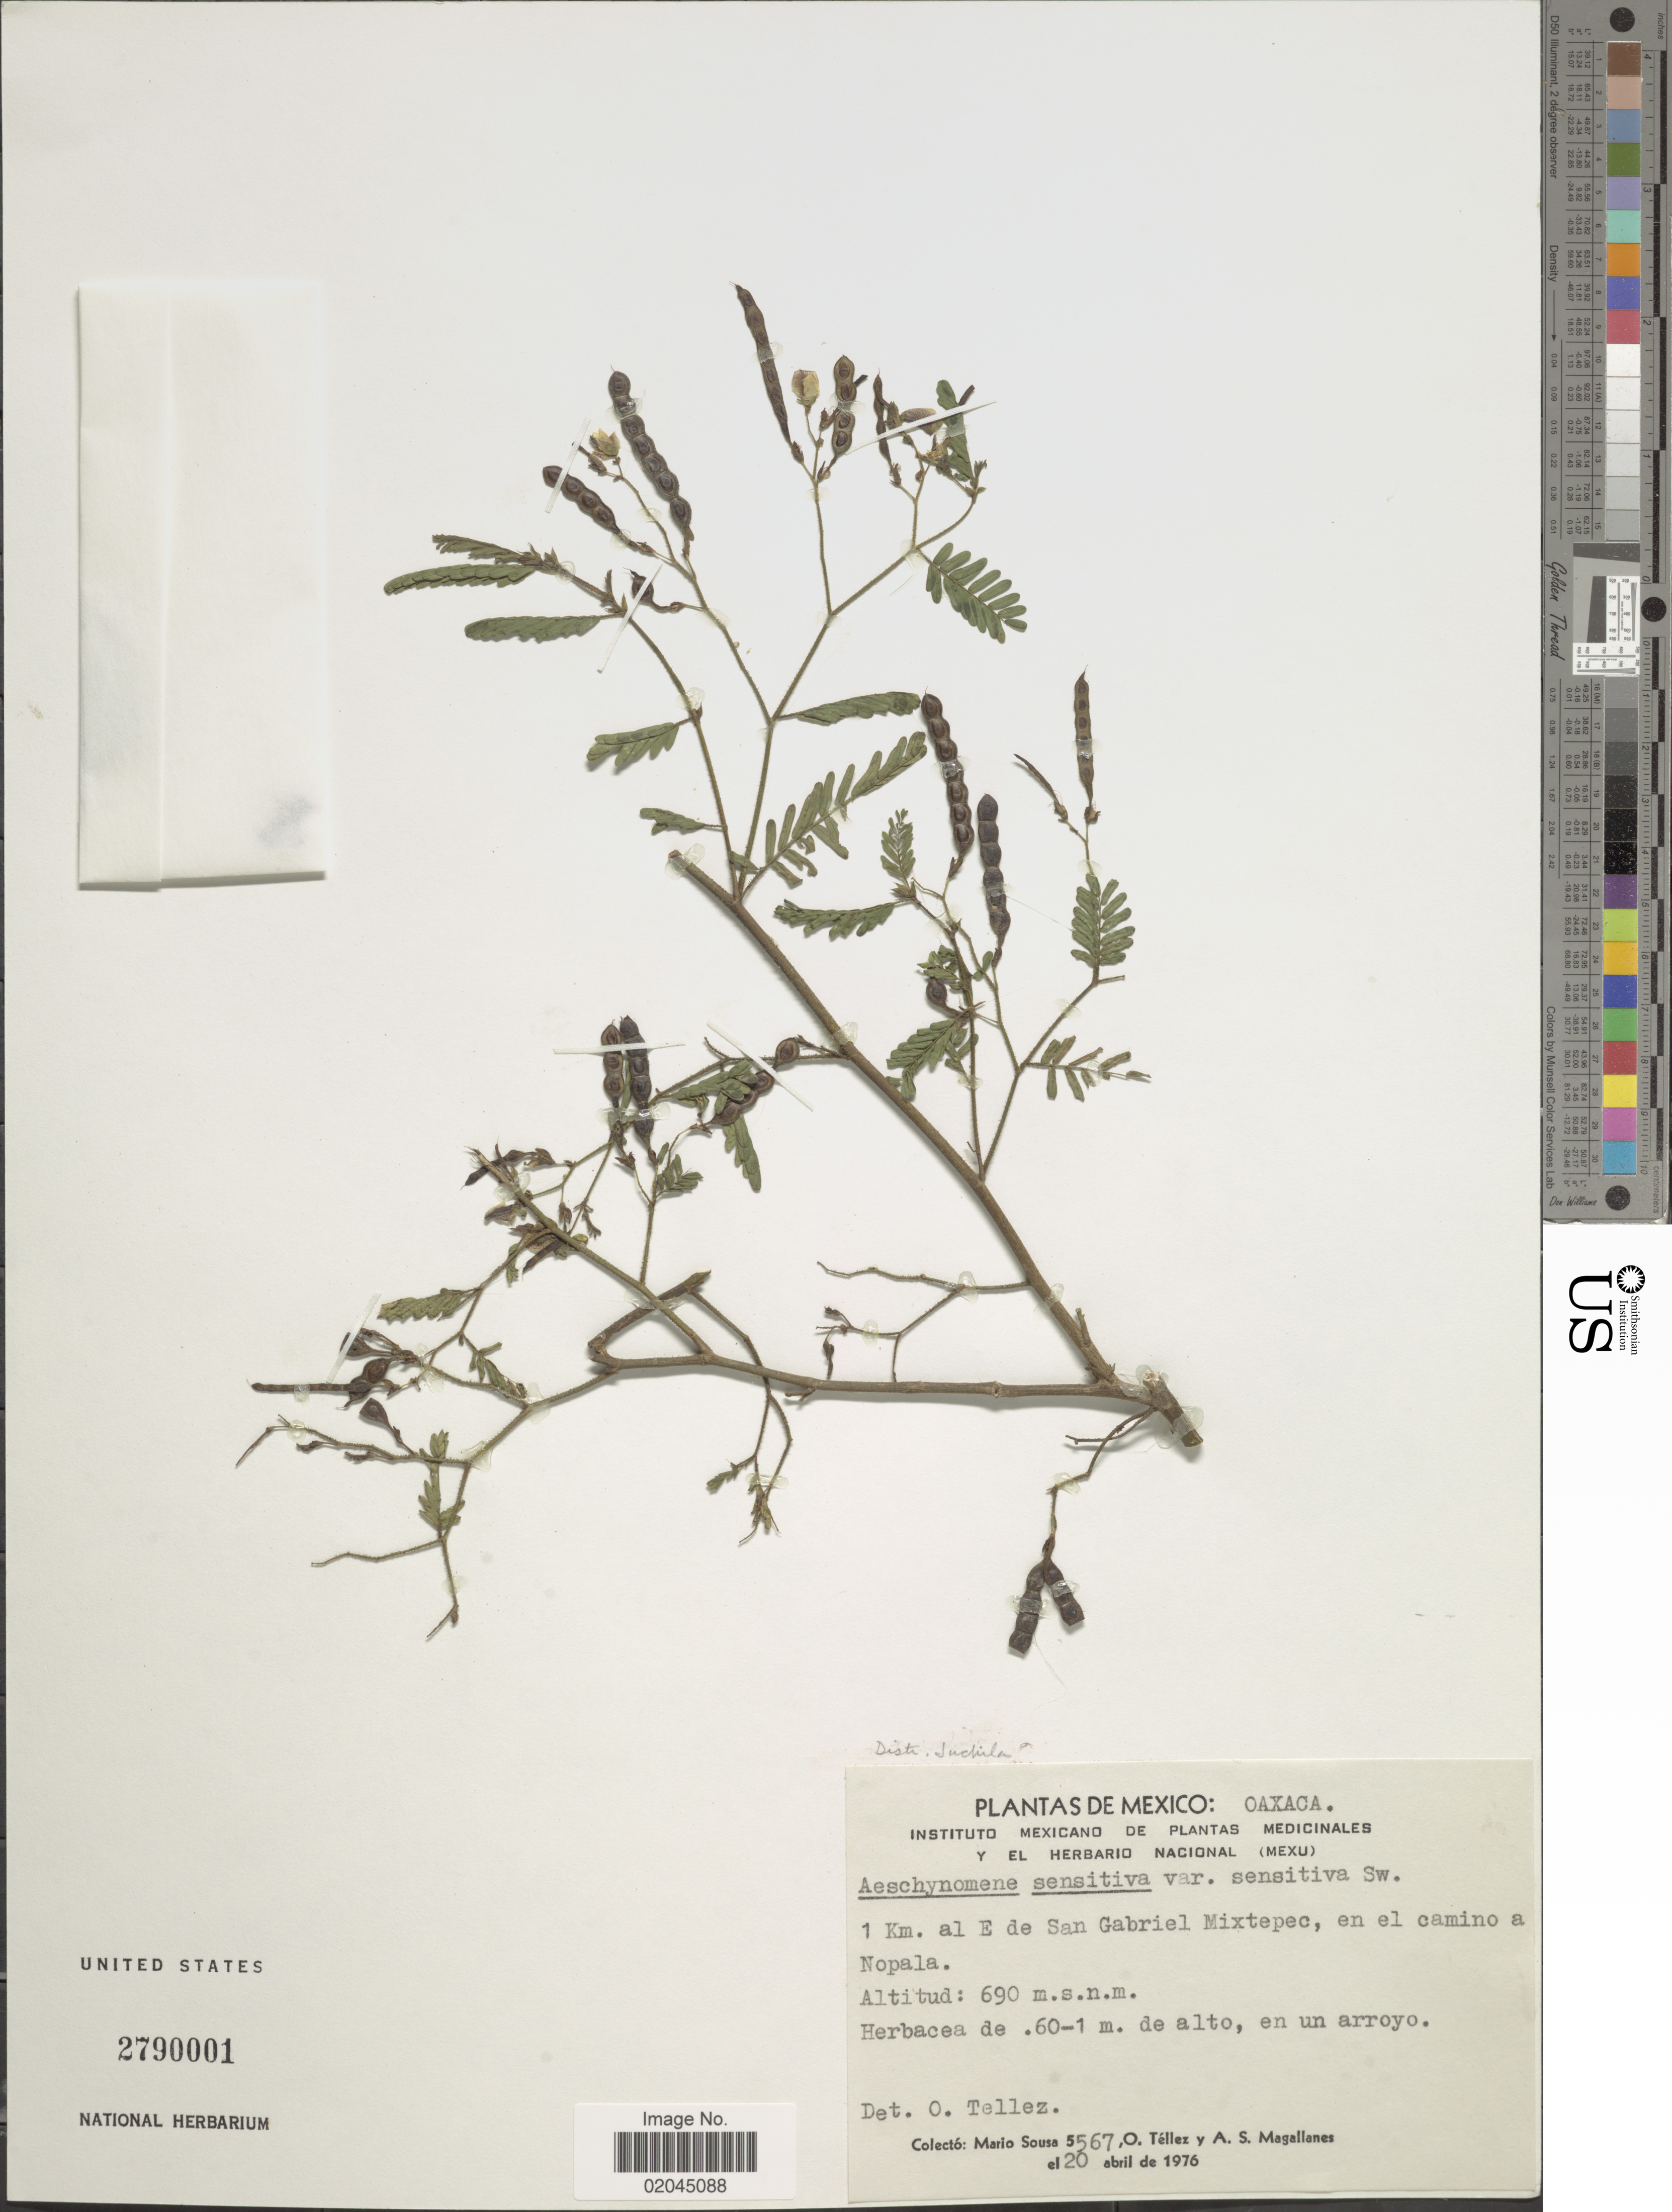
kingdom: Plantae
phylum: Tracheophyta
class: Magnoliopsida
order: Fabales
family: Fabaceae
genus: Aeschynomene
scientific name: Aeschynomene sensitiva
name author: Sw.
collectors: M. Sousa S., O. Tellez & A. Magallanes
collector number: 5567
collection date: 1876-04-20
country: Mexico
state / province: Oaxaca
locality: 1 km al E de San Gabriel Mixtepec, en el camino a Nopala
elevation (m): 690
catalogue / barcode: US 2790001